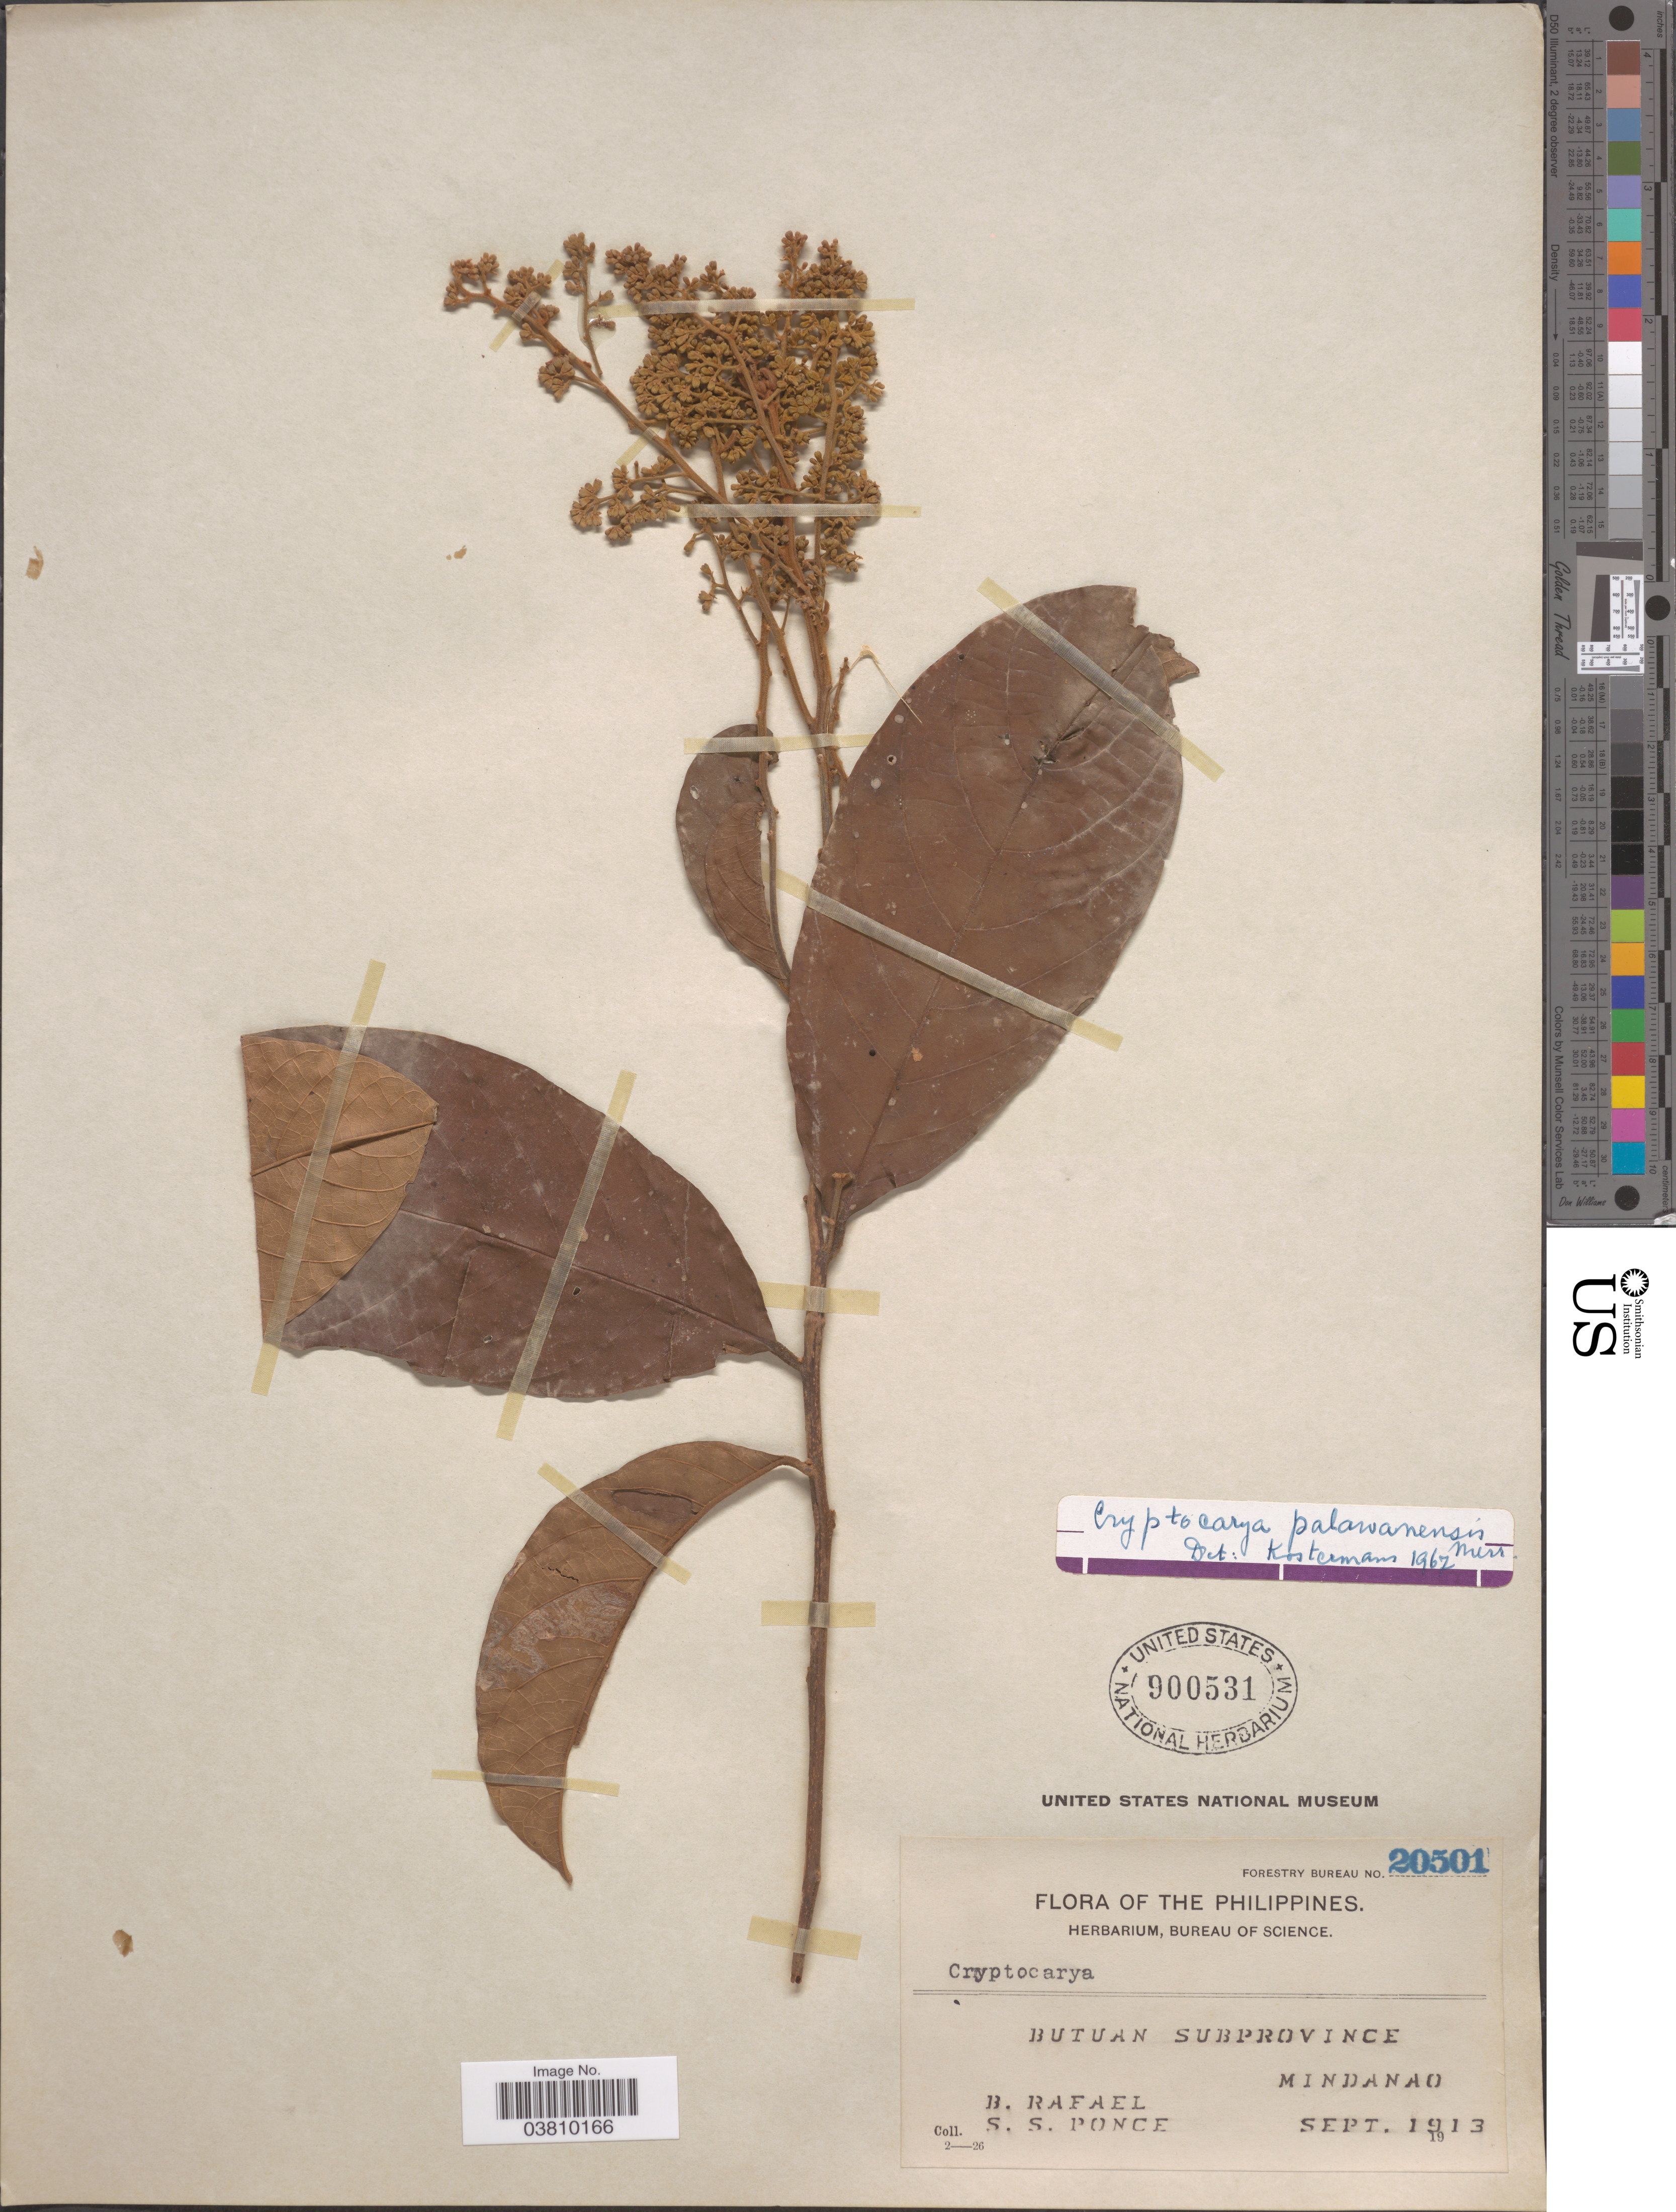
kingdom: Plantae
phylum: Tracheophyta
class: Magnoliopsida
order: Laurales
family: Lauraceae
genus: Cryptocarya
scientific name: Cryptocarya palawanensis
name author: Merr.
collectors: B. Rafael & S. Ponce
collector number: Forestry Bureau 20501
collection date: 1913-09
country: Philippines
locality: Butuan Subprovince, Mindanao.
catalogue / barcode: US 900531